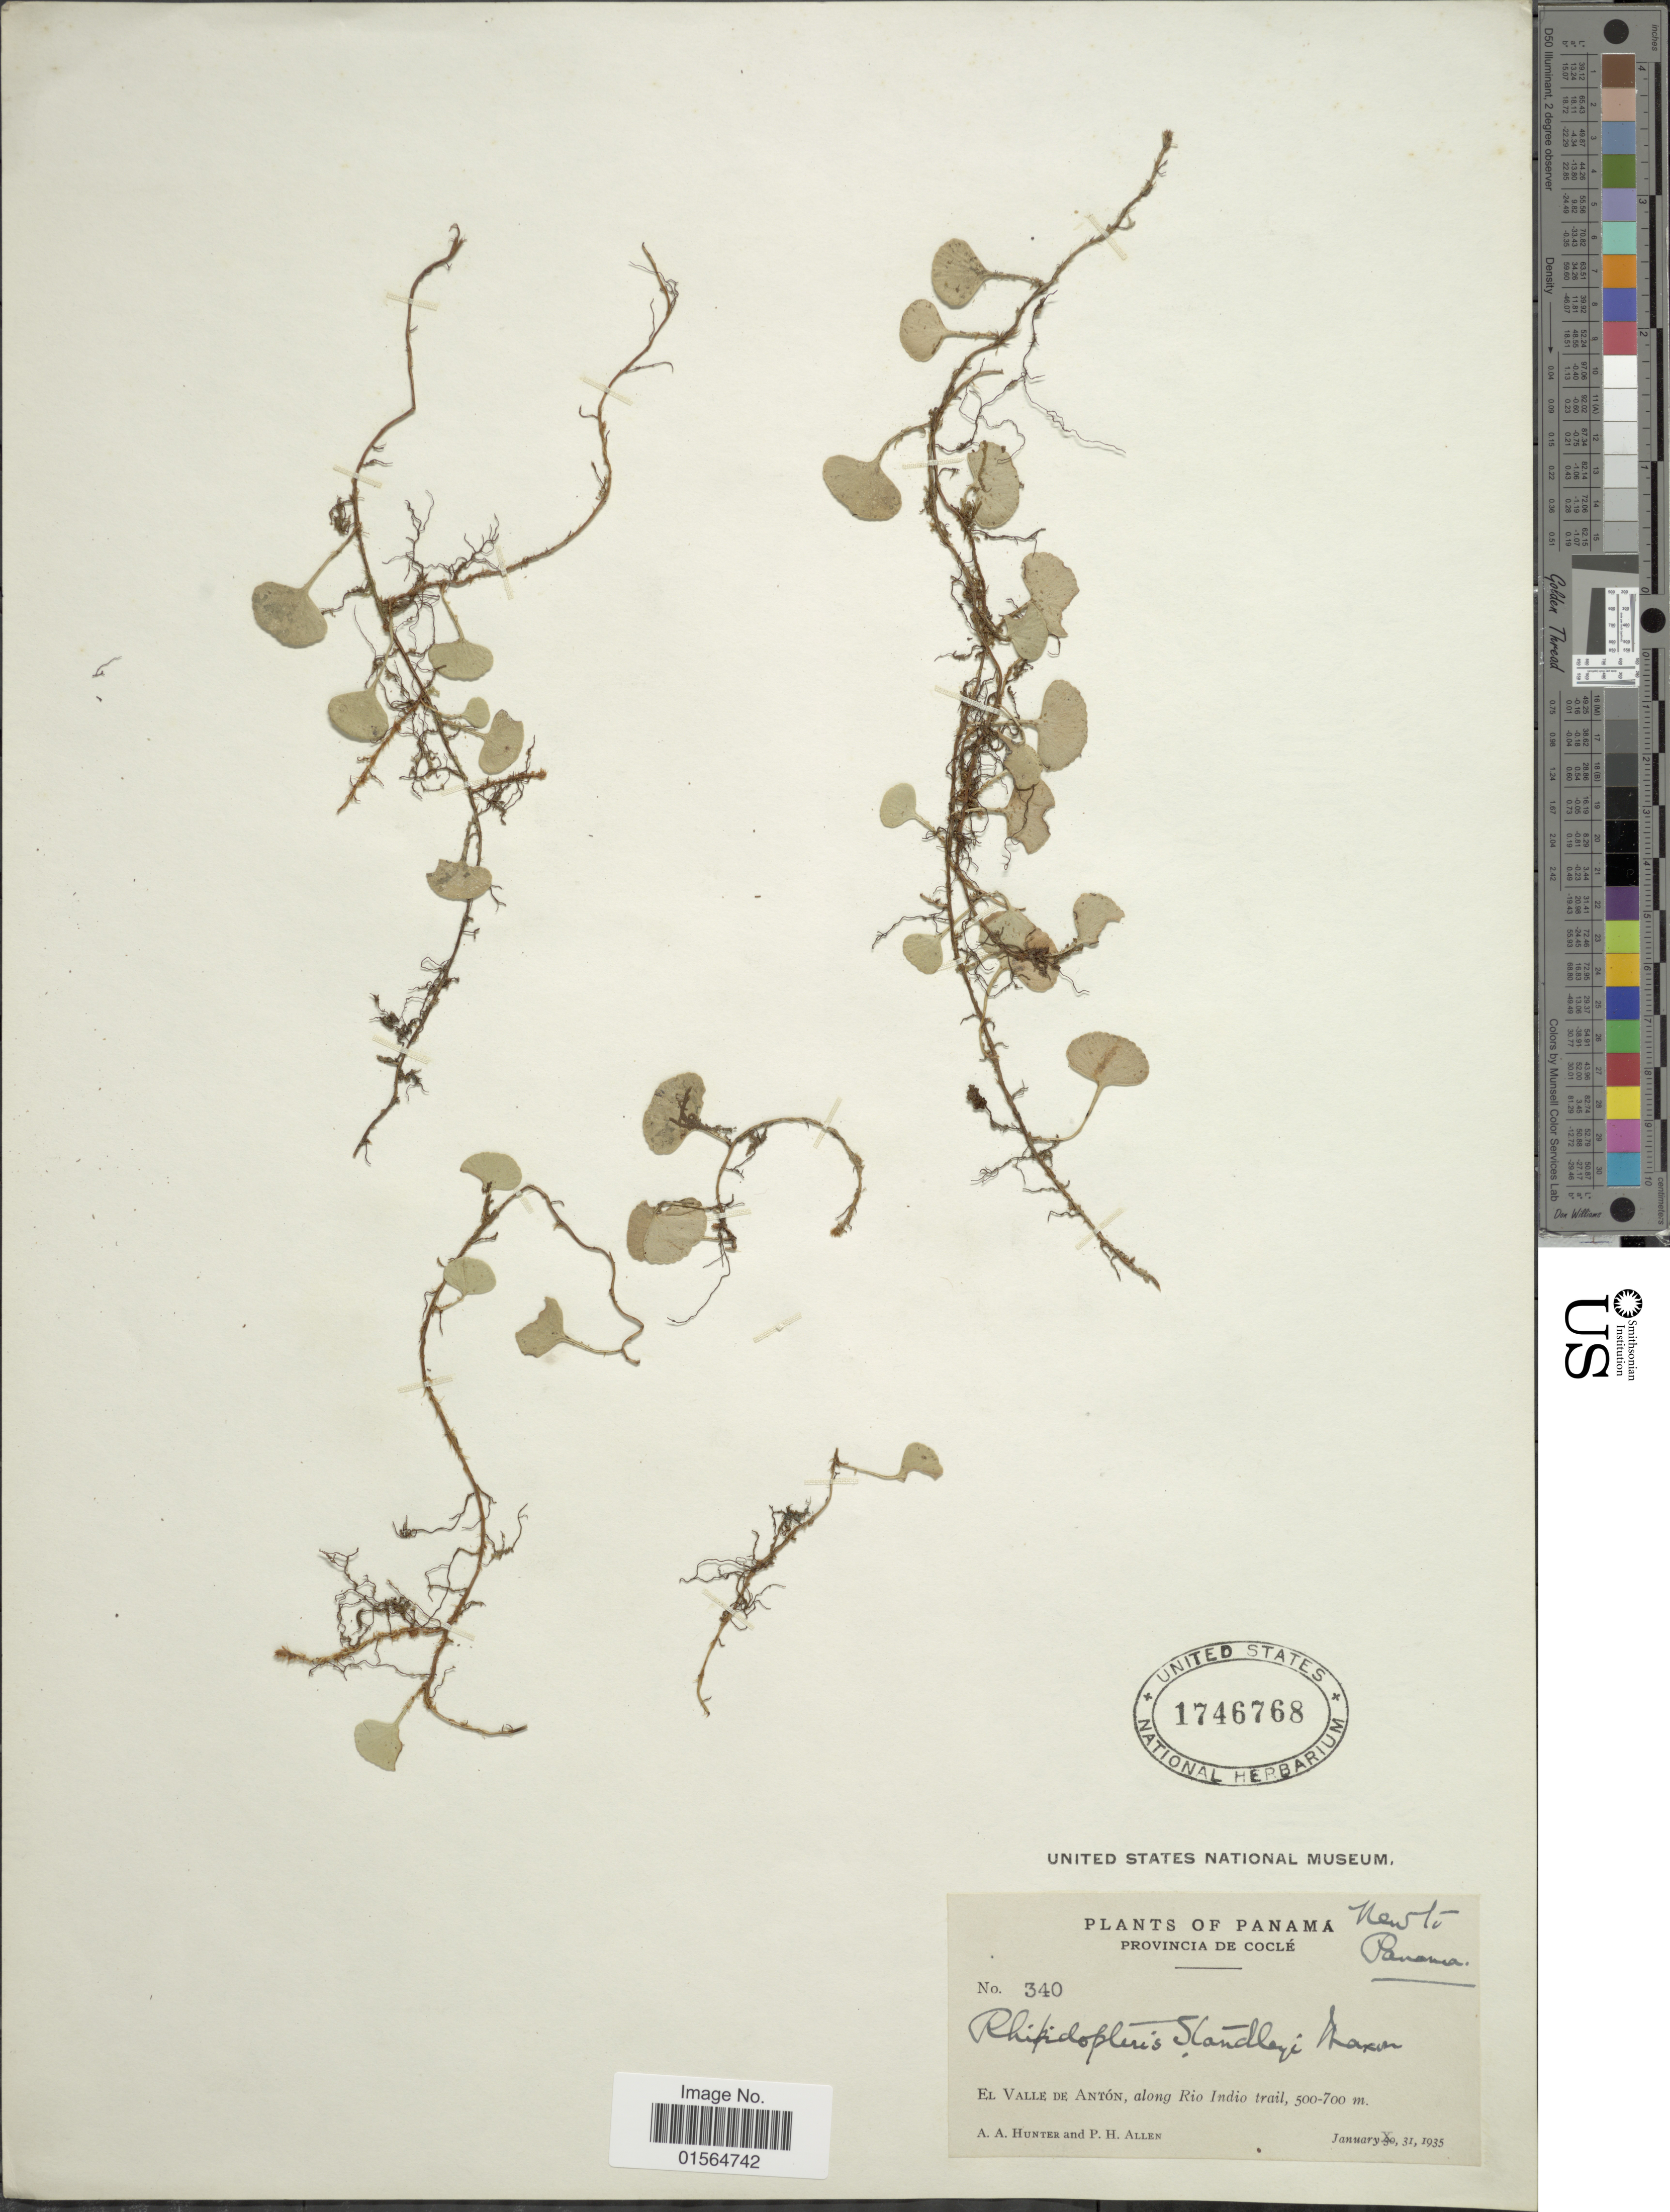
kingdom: Plantae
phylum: Tracheophyta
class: Polypodiopsida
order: Polypodiales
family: Dryopteridaceae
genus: Elaphoglossum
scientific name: Elaphoglossum peltatum f. standleyi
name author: (Maxon) Mickel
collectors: A. Hunter & P. H. Allen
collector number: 340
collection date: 1935-01-31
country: Panama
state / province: Coclé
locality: El Valle de Anton, along Rio Indio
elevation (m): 500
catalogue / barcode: US 1746768